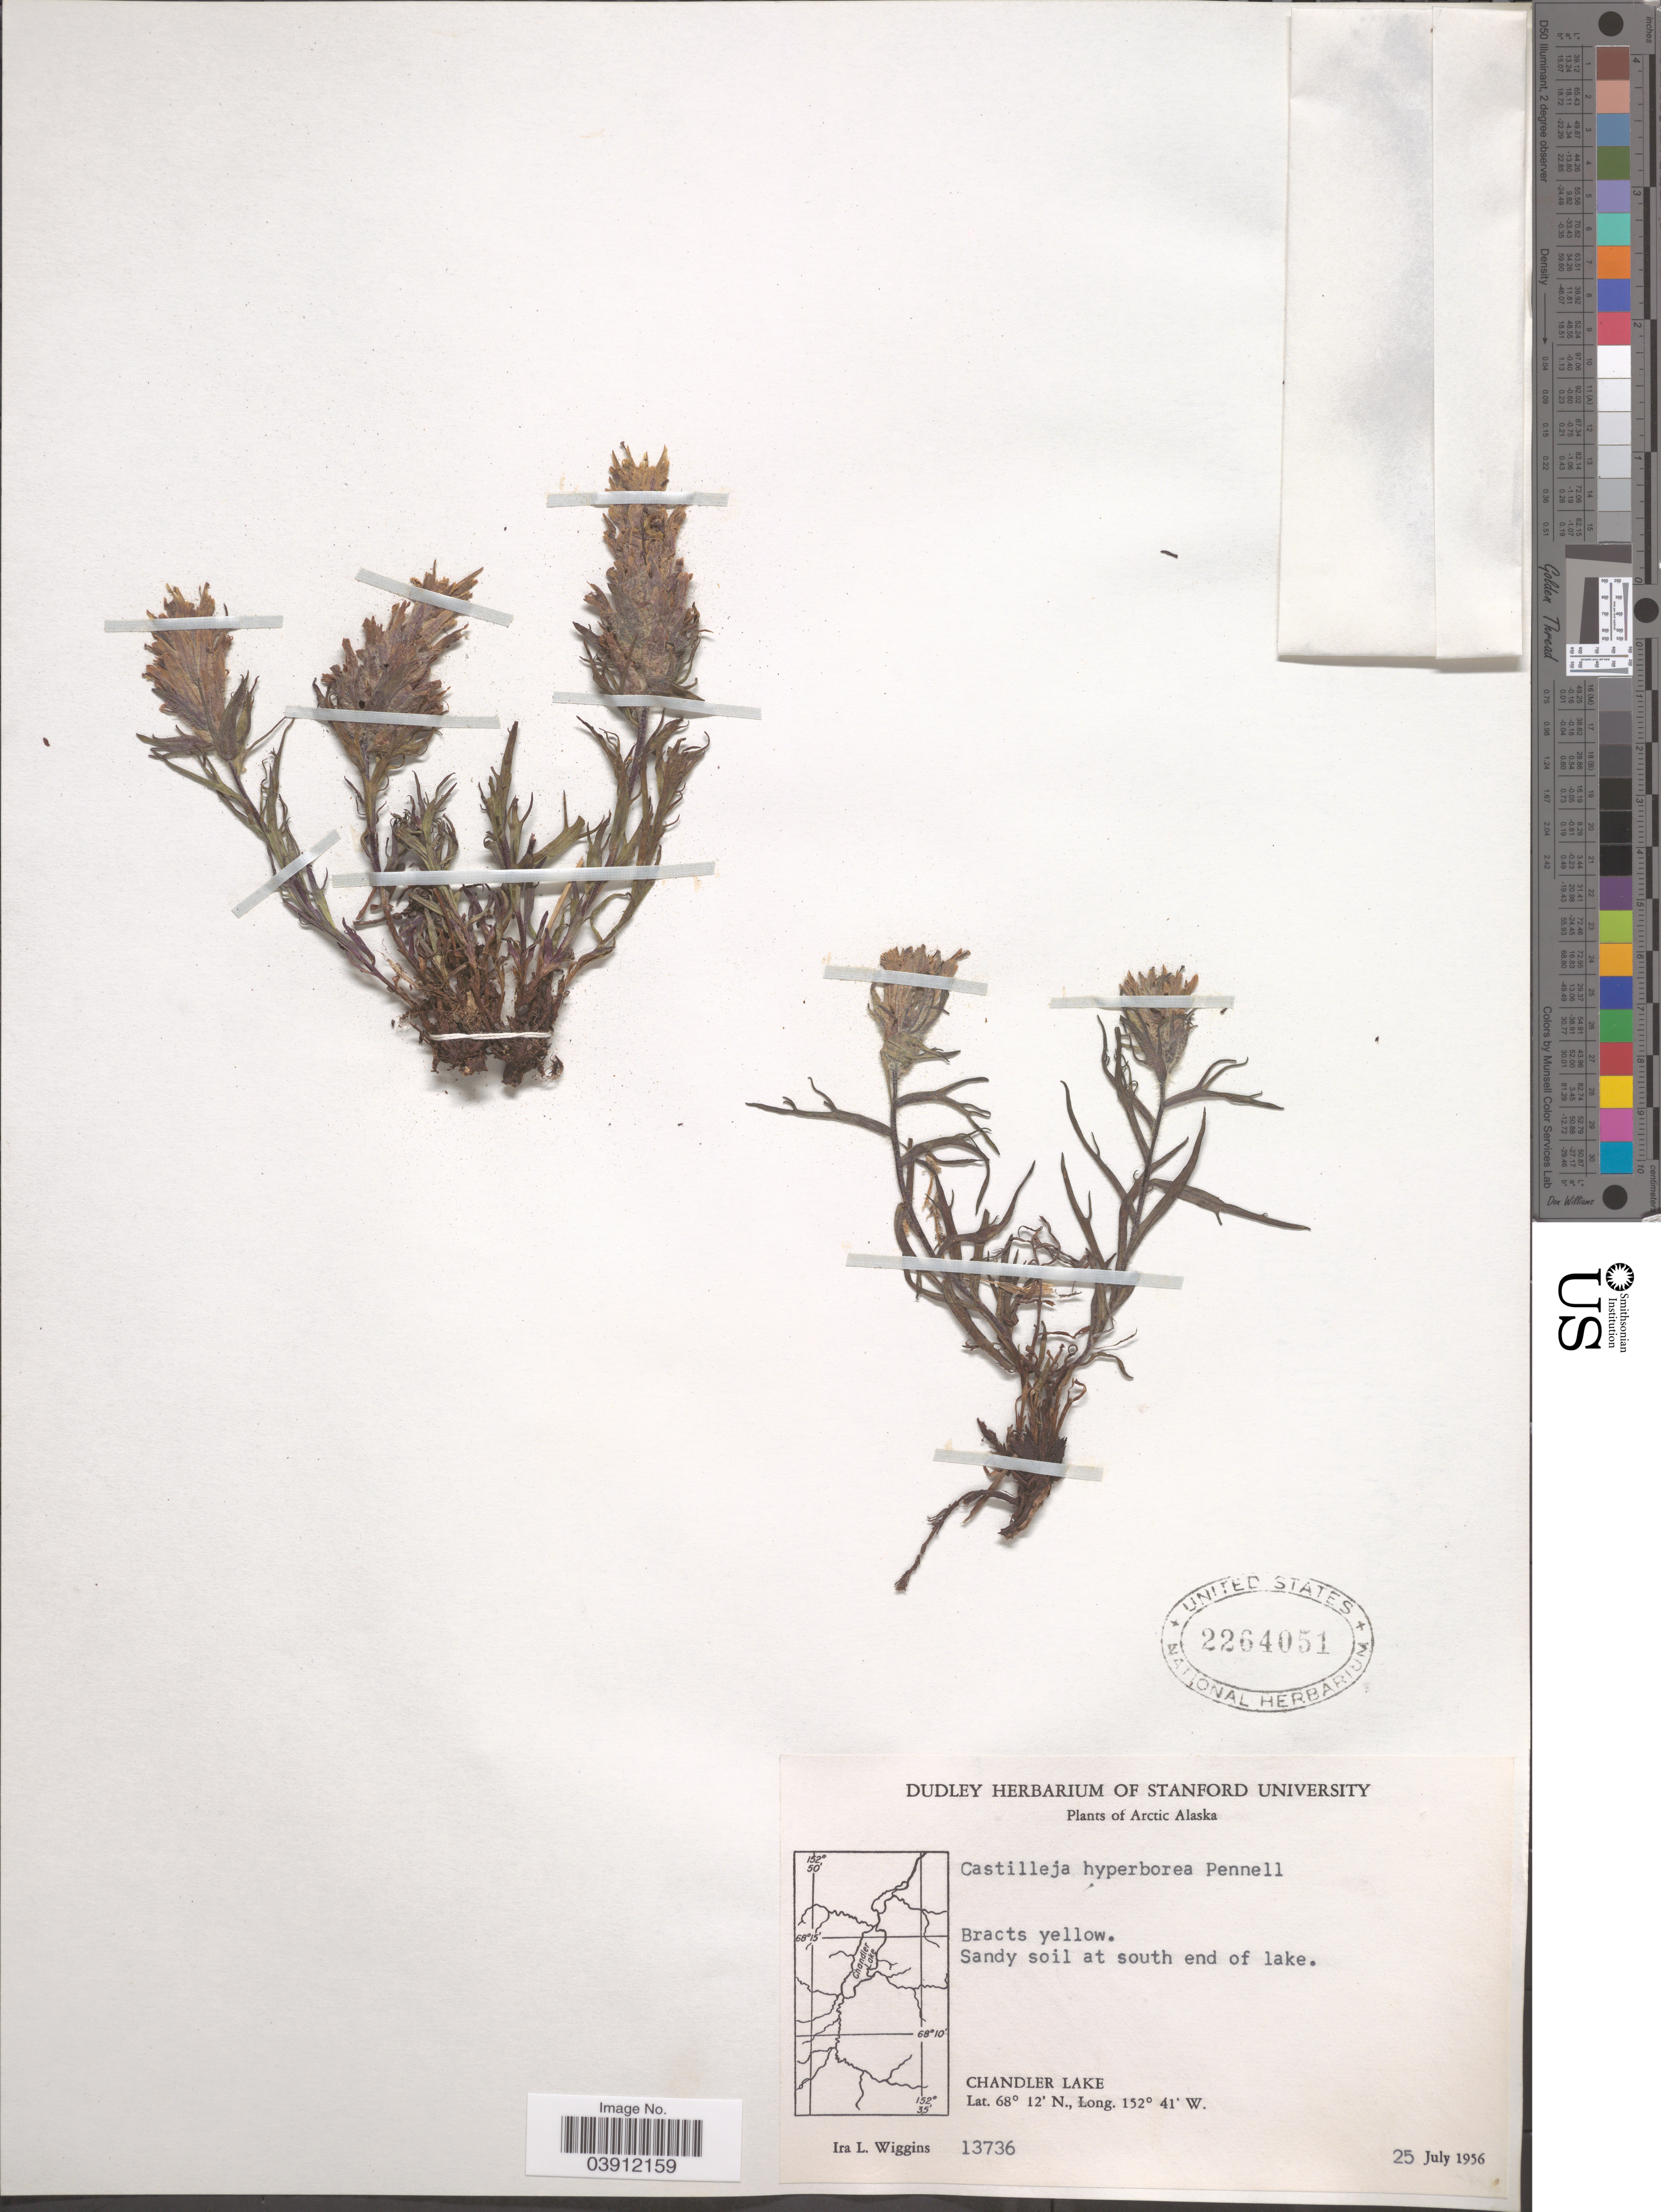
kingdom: Plantae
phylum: Tracheophyta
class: Magnoliopsida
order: Lamiales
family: Orobanchaceae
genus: Castilleja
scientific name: Castilleja hyperborea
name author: Pennell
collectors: I. L. Wiggins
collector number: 13736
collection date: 1956-07-25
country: United States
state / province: Alaska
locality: Arctic Alaska. At south end of lake. Chandler Lake.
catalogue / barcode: US 2264051